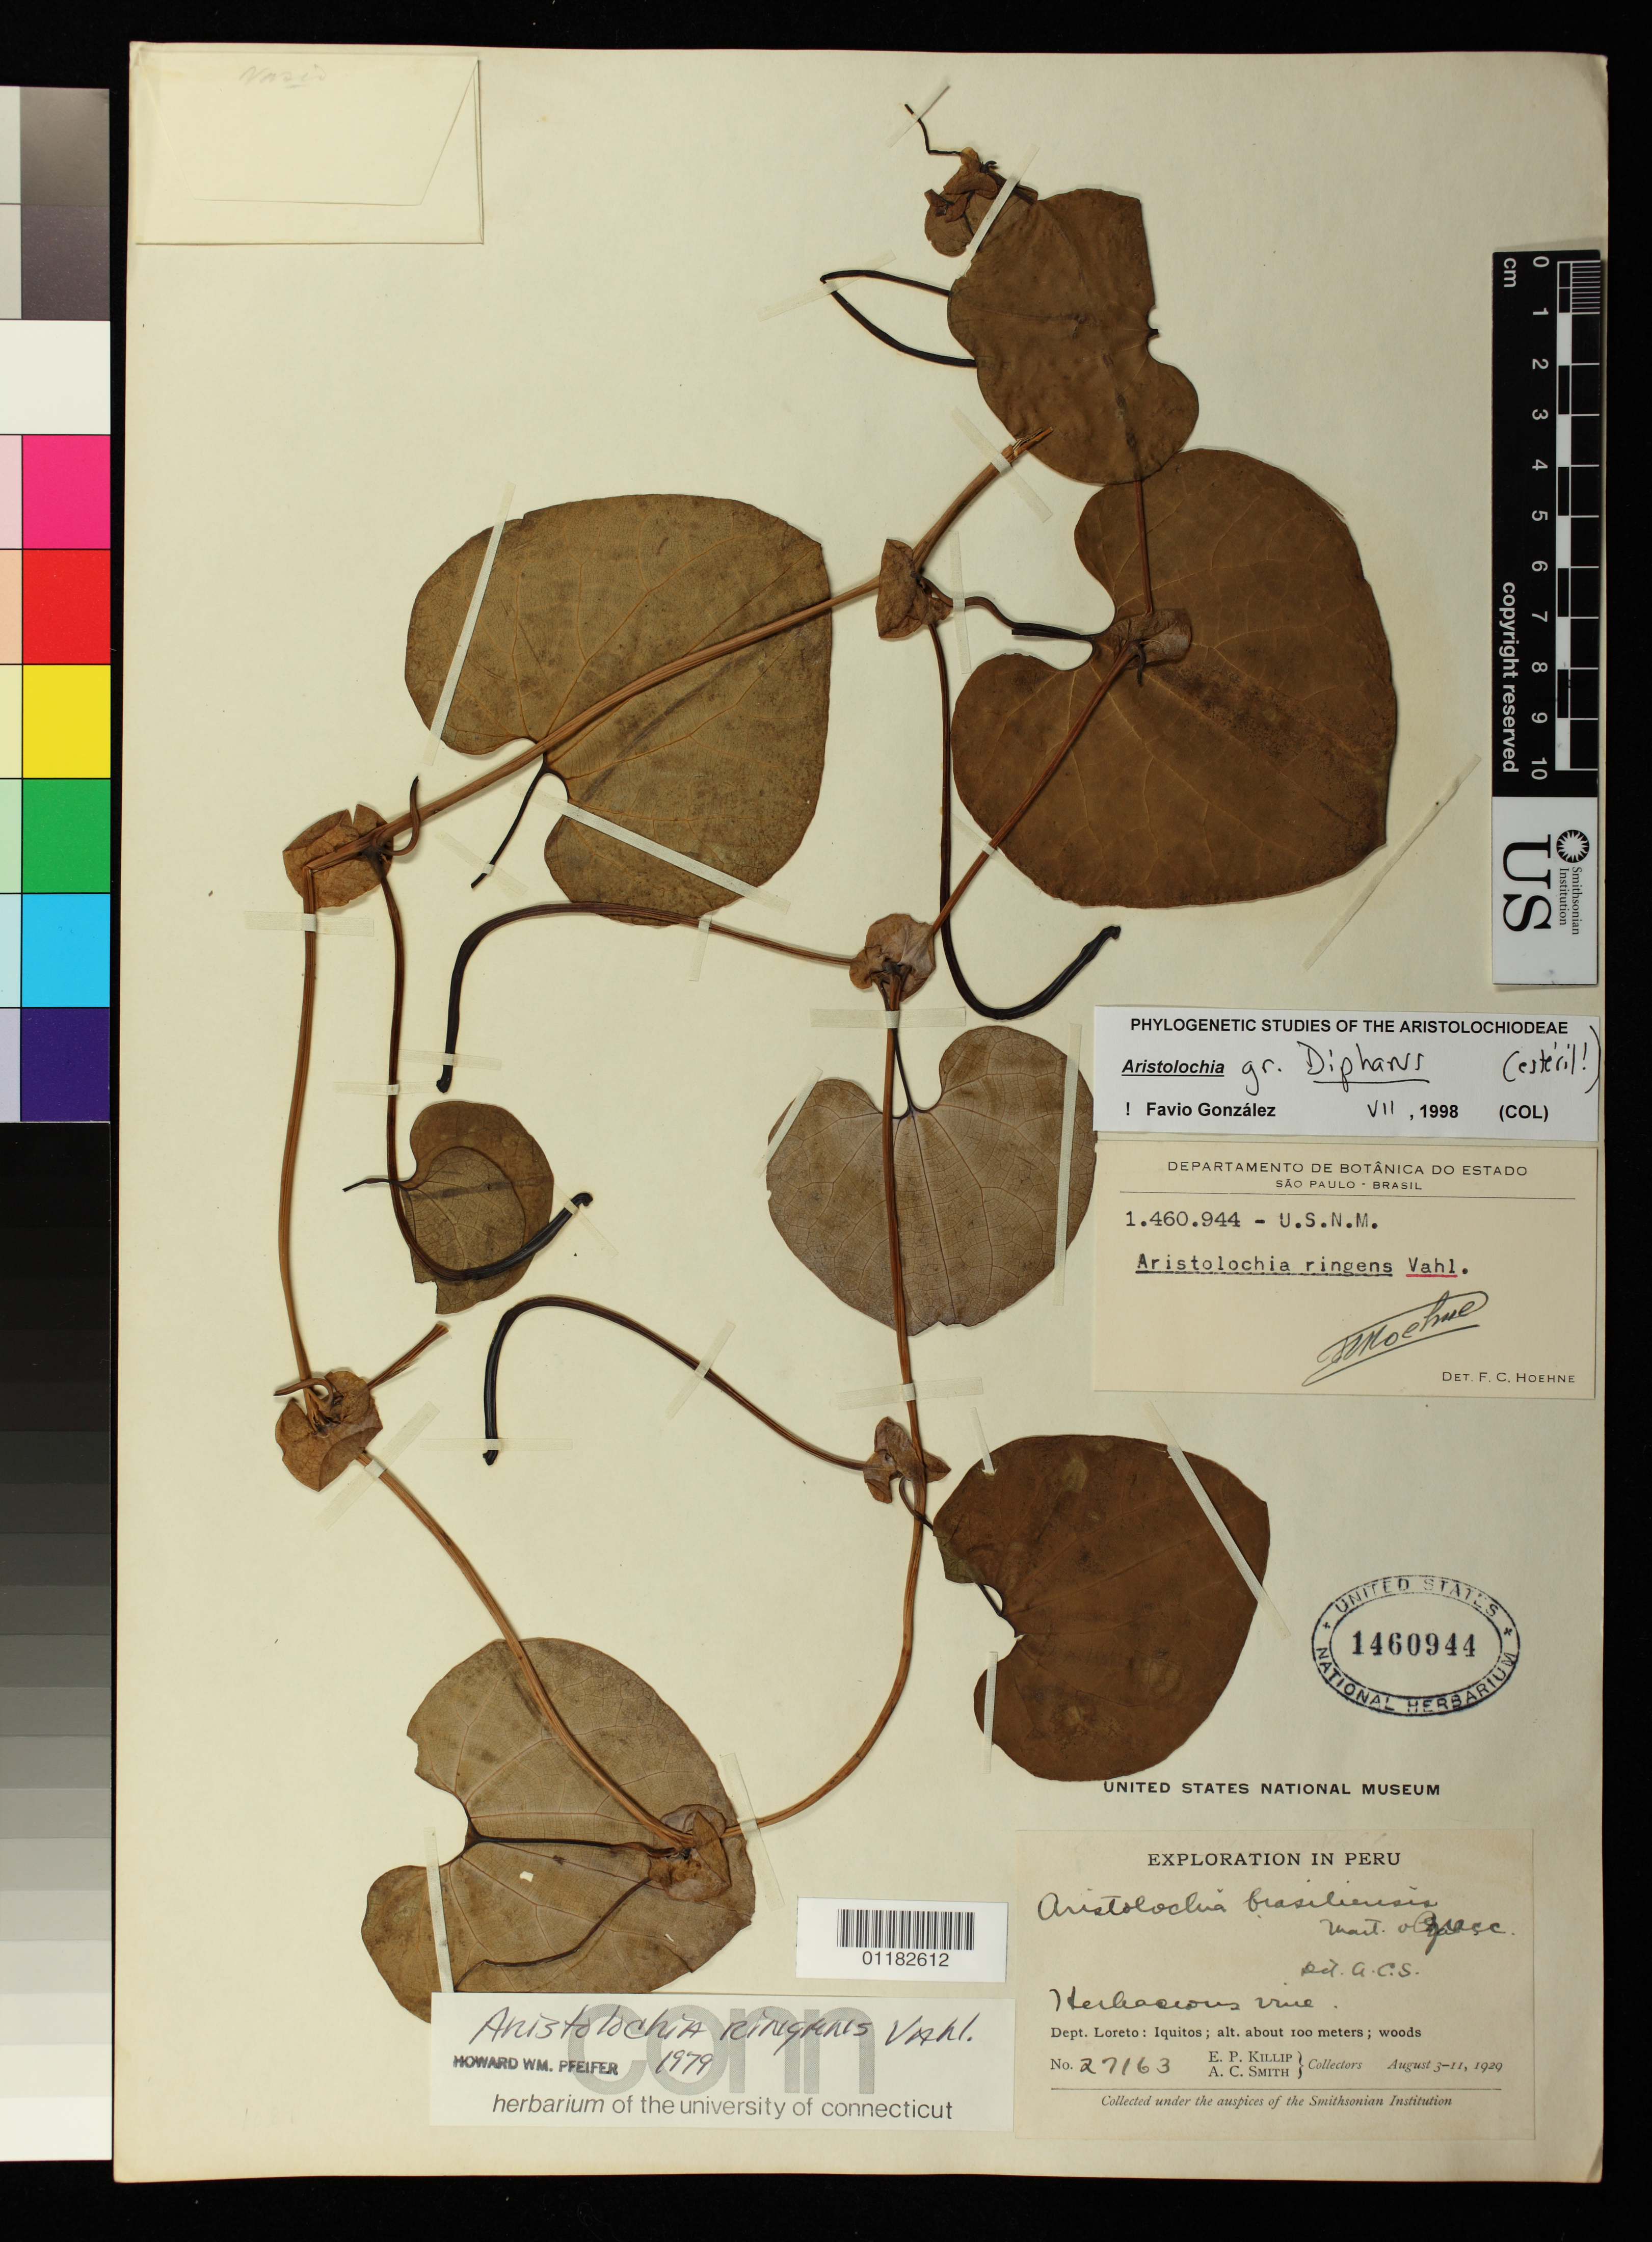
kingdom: Plantae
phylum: Tracheophyta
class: Magnoliopsida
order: Piperales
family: Aristolochiaceae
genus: Aristolochia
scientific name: Aristolochia sp.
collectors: E. P. Killip & A. C. Smith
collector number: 27163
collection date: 1929-08-03/1929-08-11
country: Peru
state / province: Loreto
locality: Inquitos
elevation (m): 100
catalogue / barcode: US 1460944